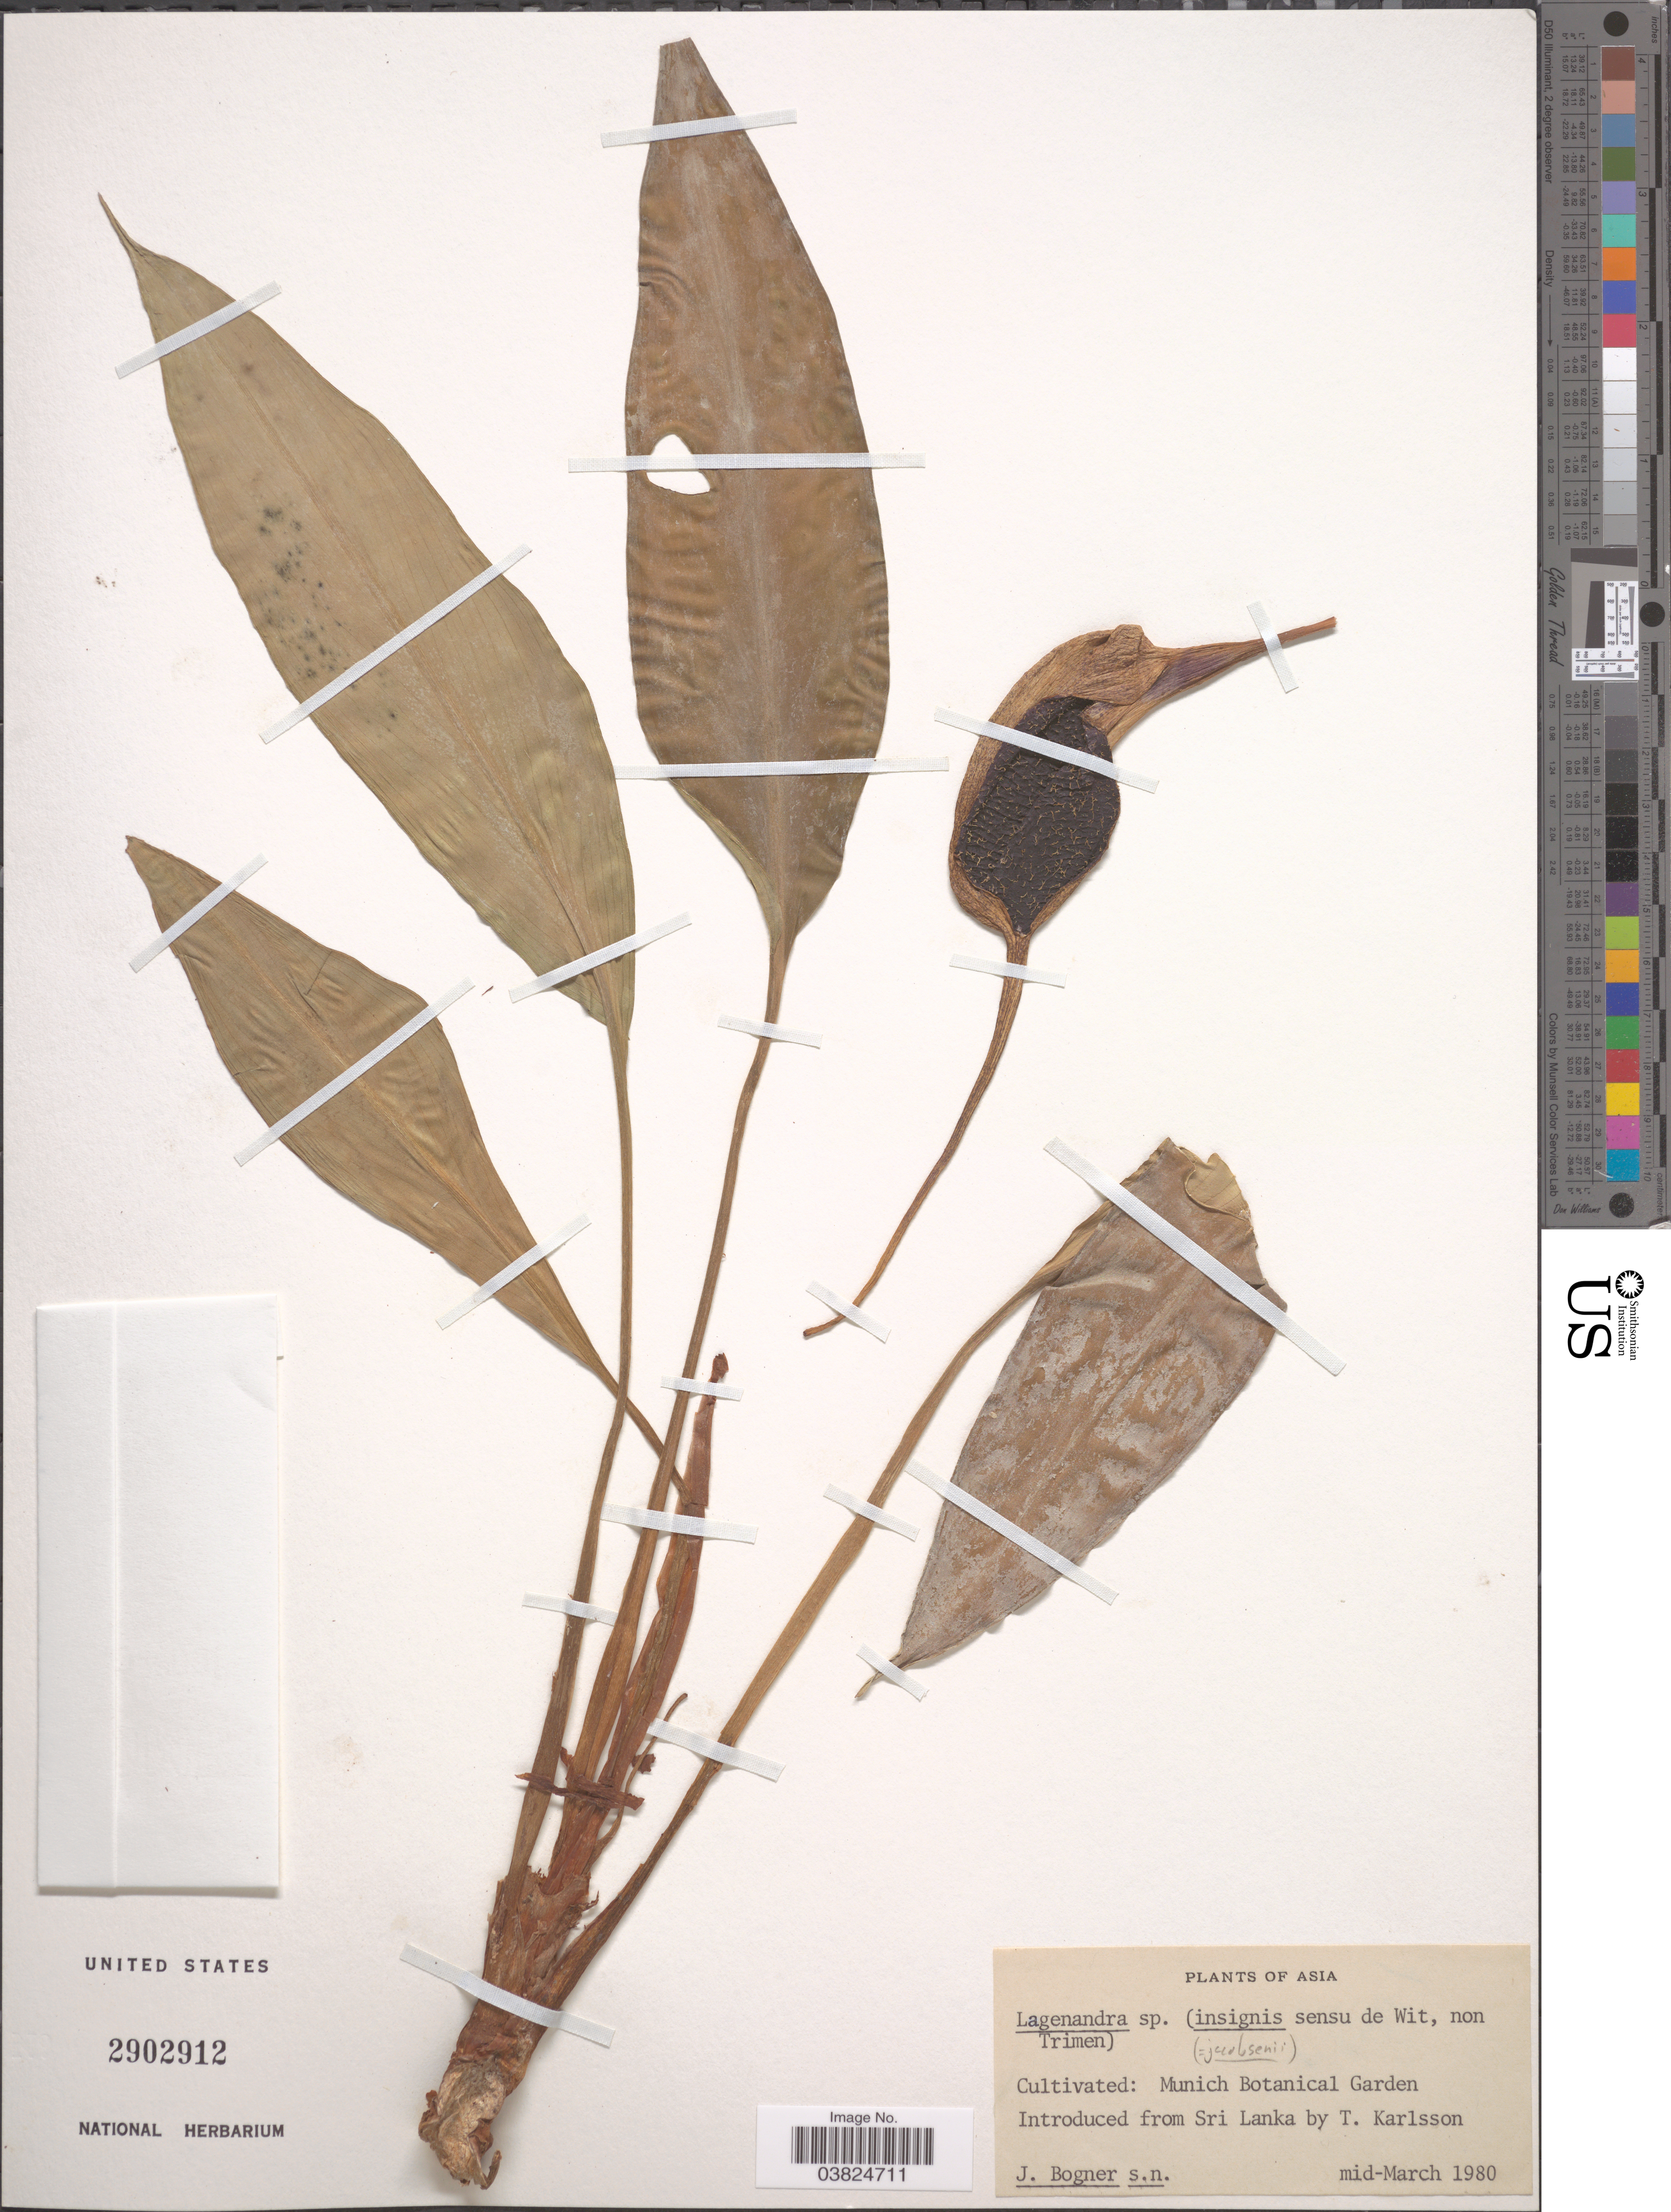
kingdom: Plantae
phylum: Tracheophyta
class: Liliopsida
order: Alismatales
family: Araceae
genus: Lagenandra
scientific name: Lagenandra jacobsenii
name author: de Wit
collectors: J. Bogner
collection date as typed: mid-March 1980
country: Germany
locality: Munich Botanical Garden.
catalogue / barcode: US 2902912